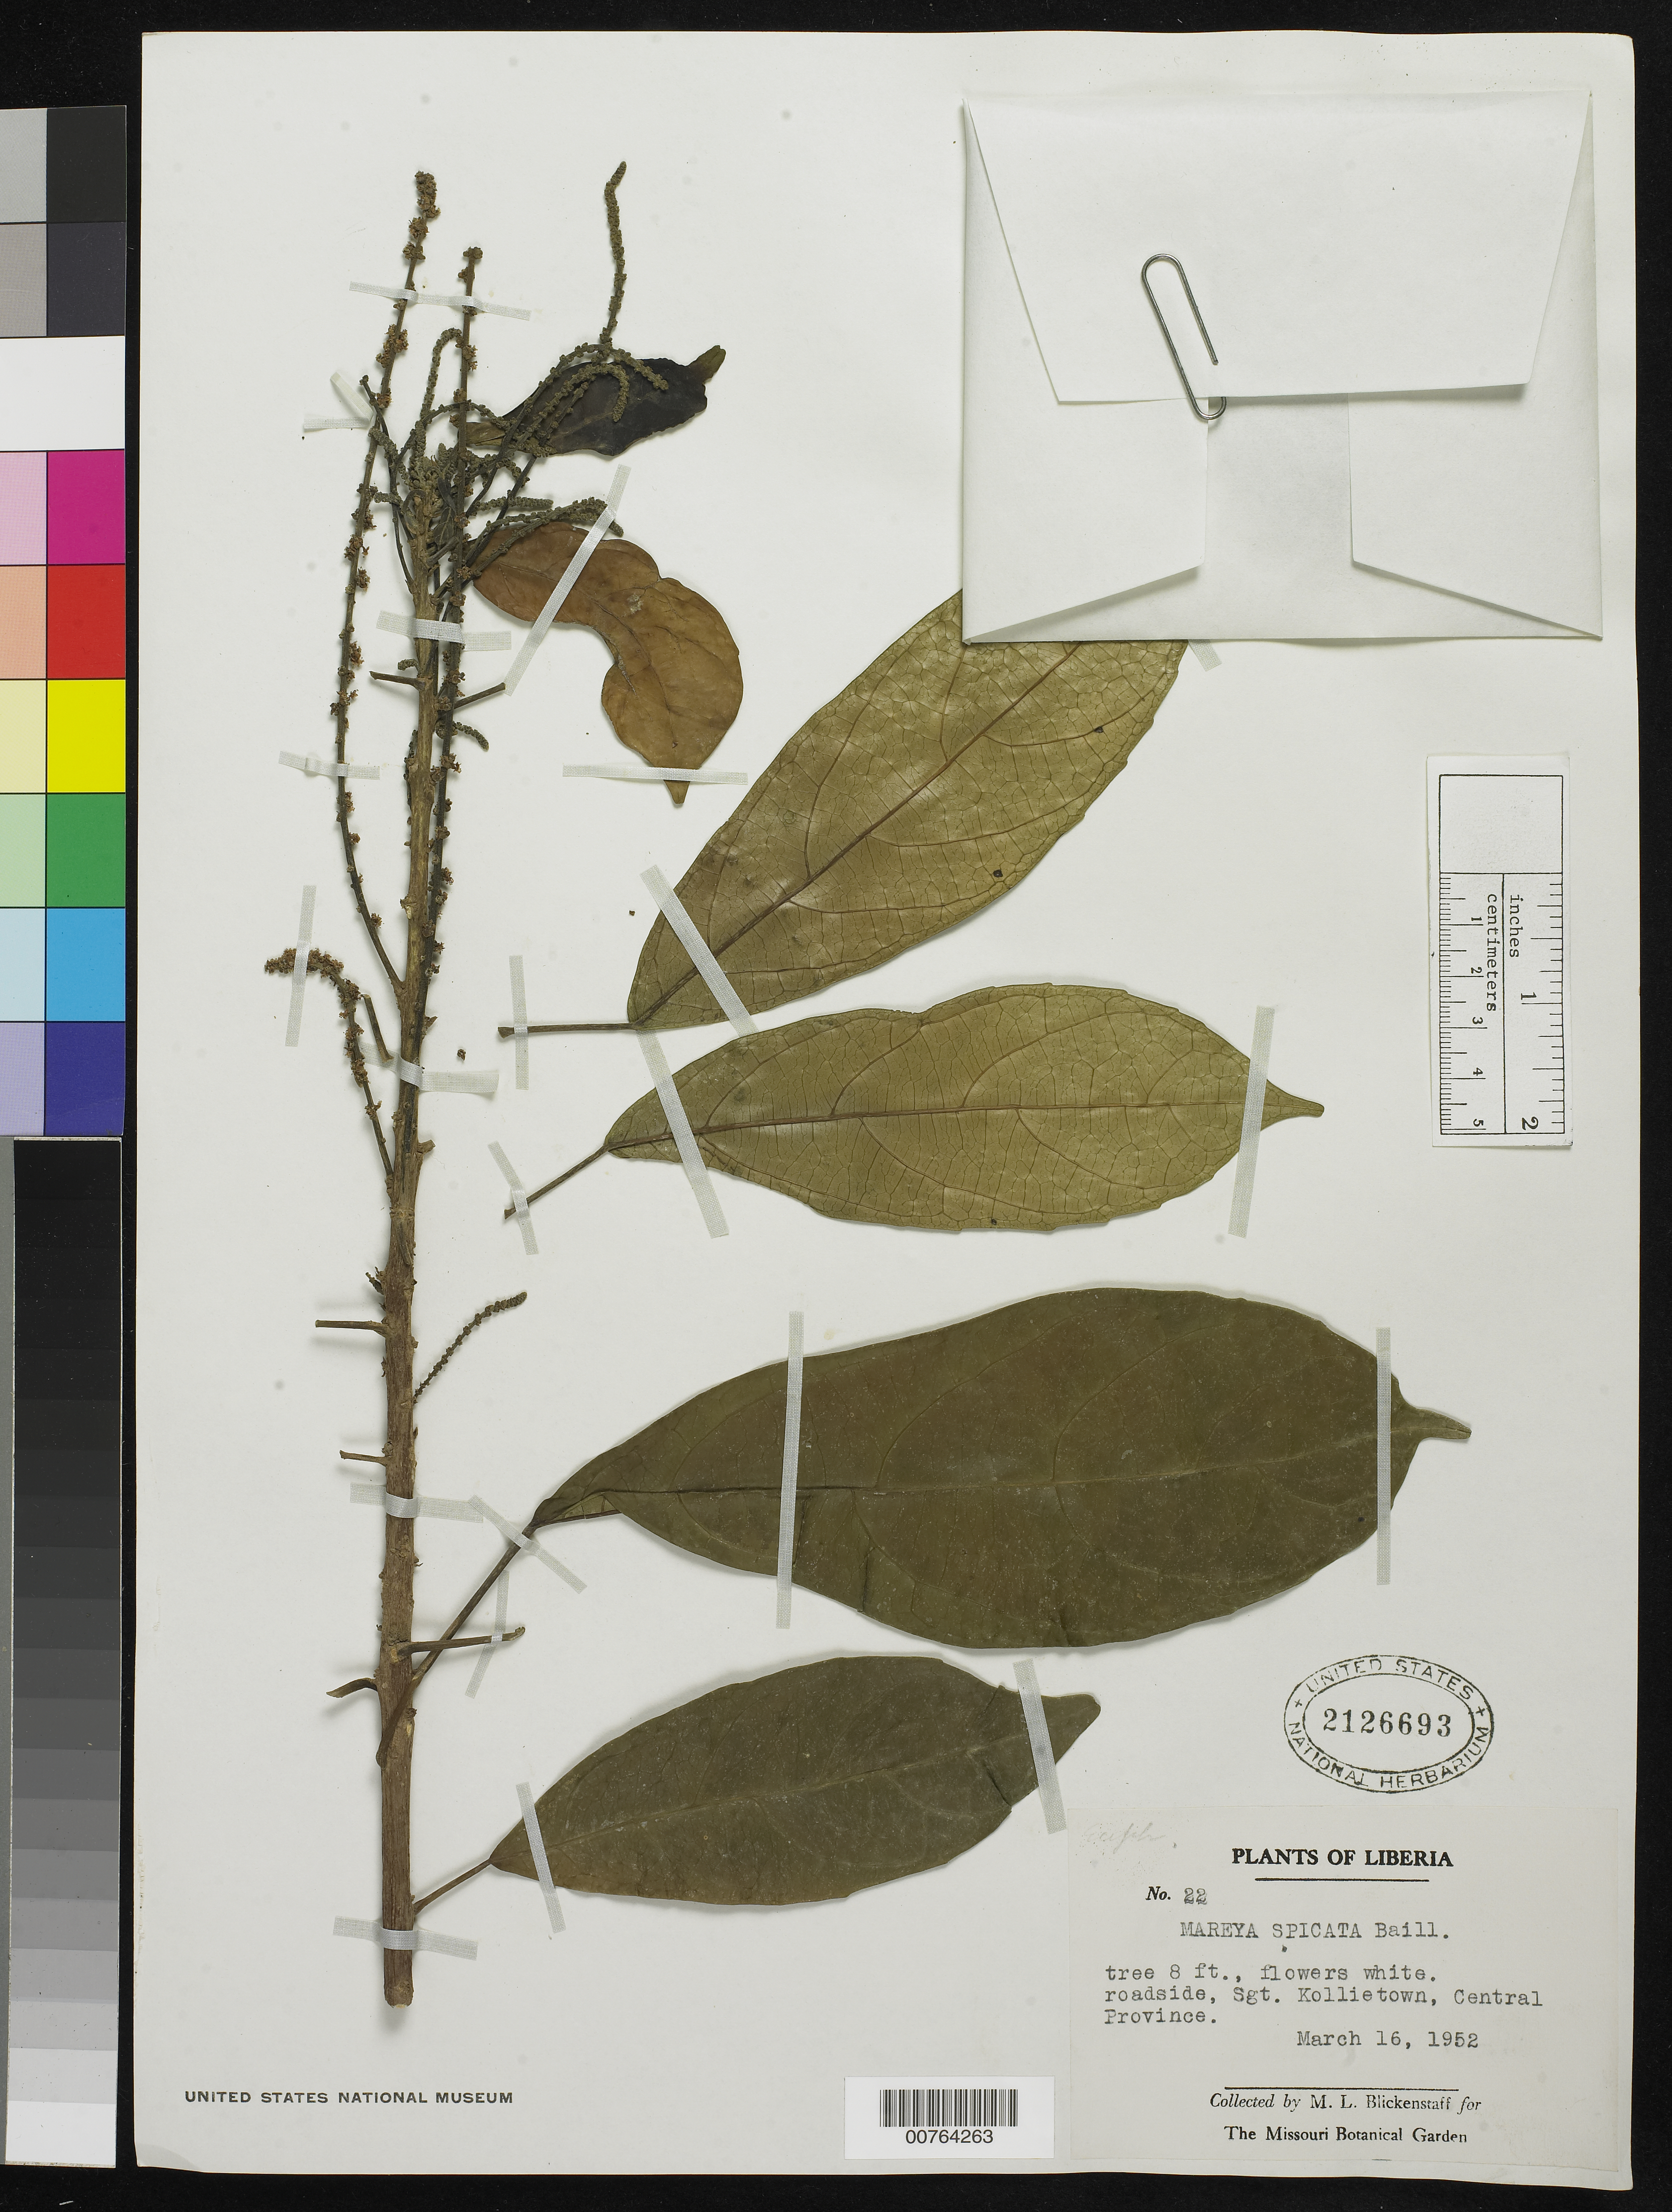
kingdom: Plantae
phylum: Tracheophyta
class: Magnoliopsida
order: Malpighiales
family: Euphorbiaceae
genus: Mareya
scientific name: Mareya spicata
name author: Baill.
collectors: M. Blickenstaff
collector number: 22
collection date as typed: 16 Mar 1952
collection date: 1952-03-16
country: Liberia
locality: Central Province: Sgt. Kollietown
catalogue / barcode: US 2126693